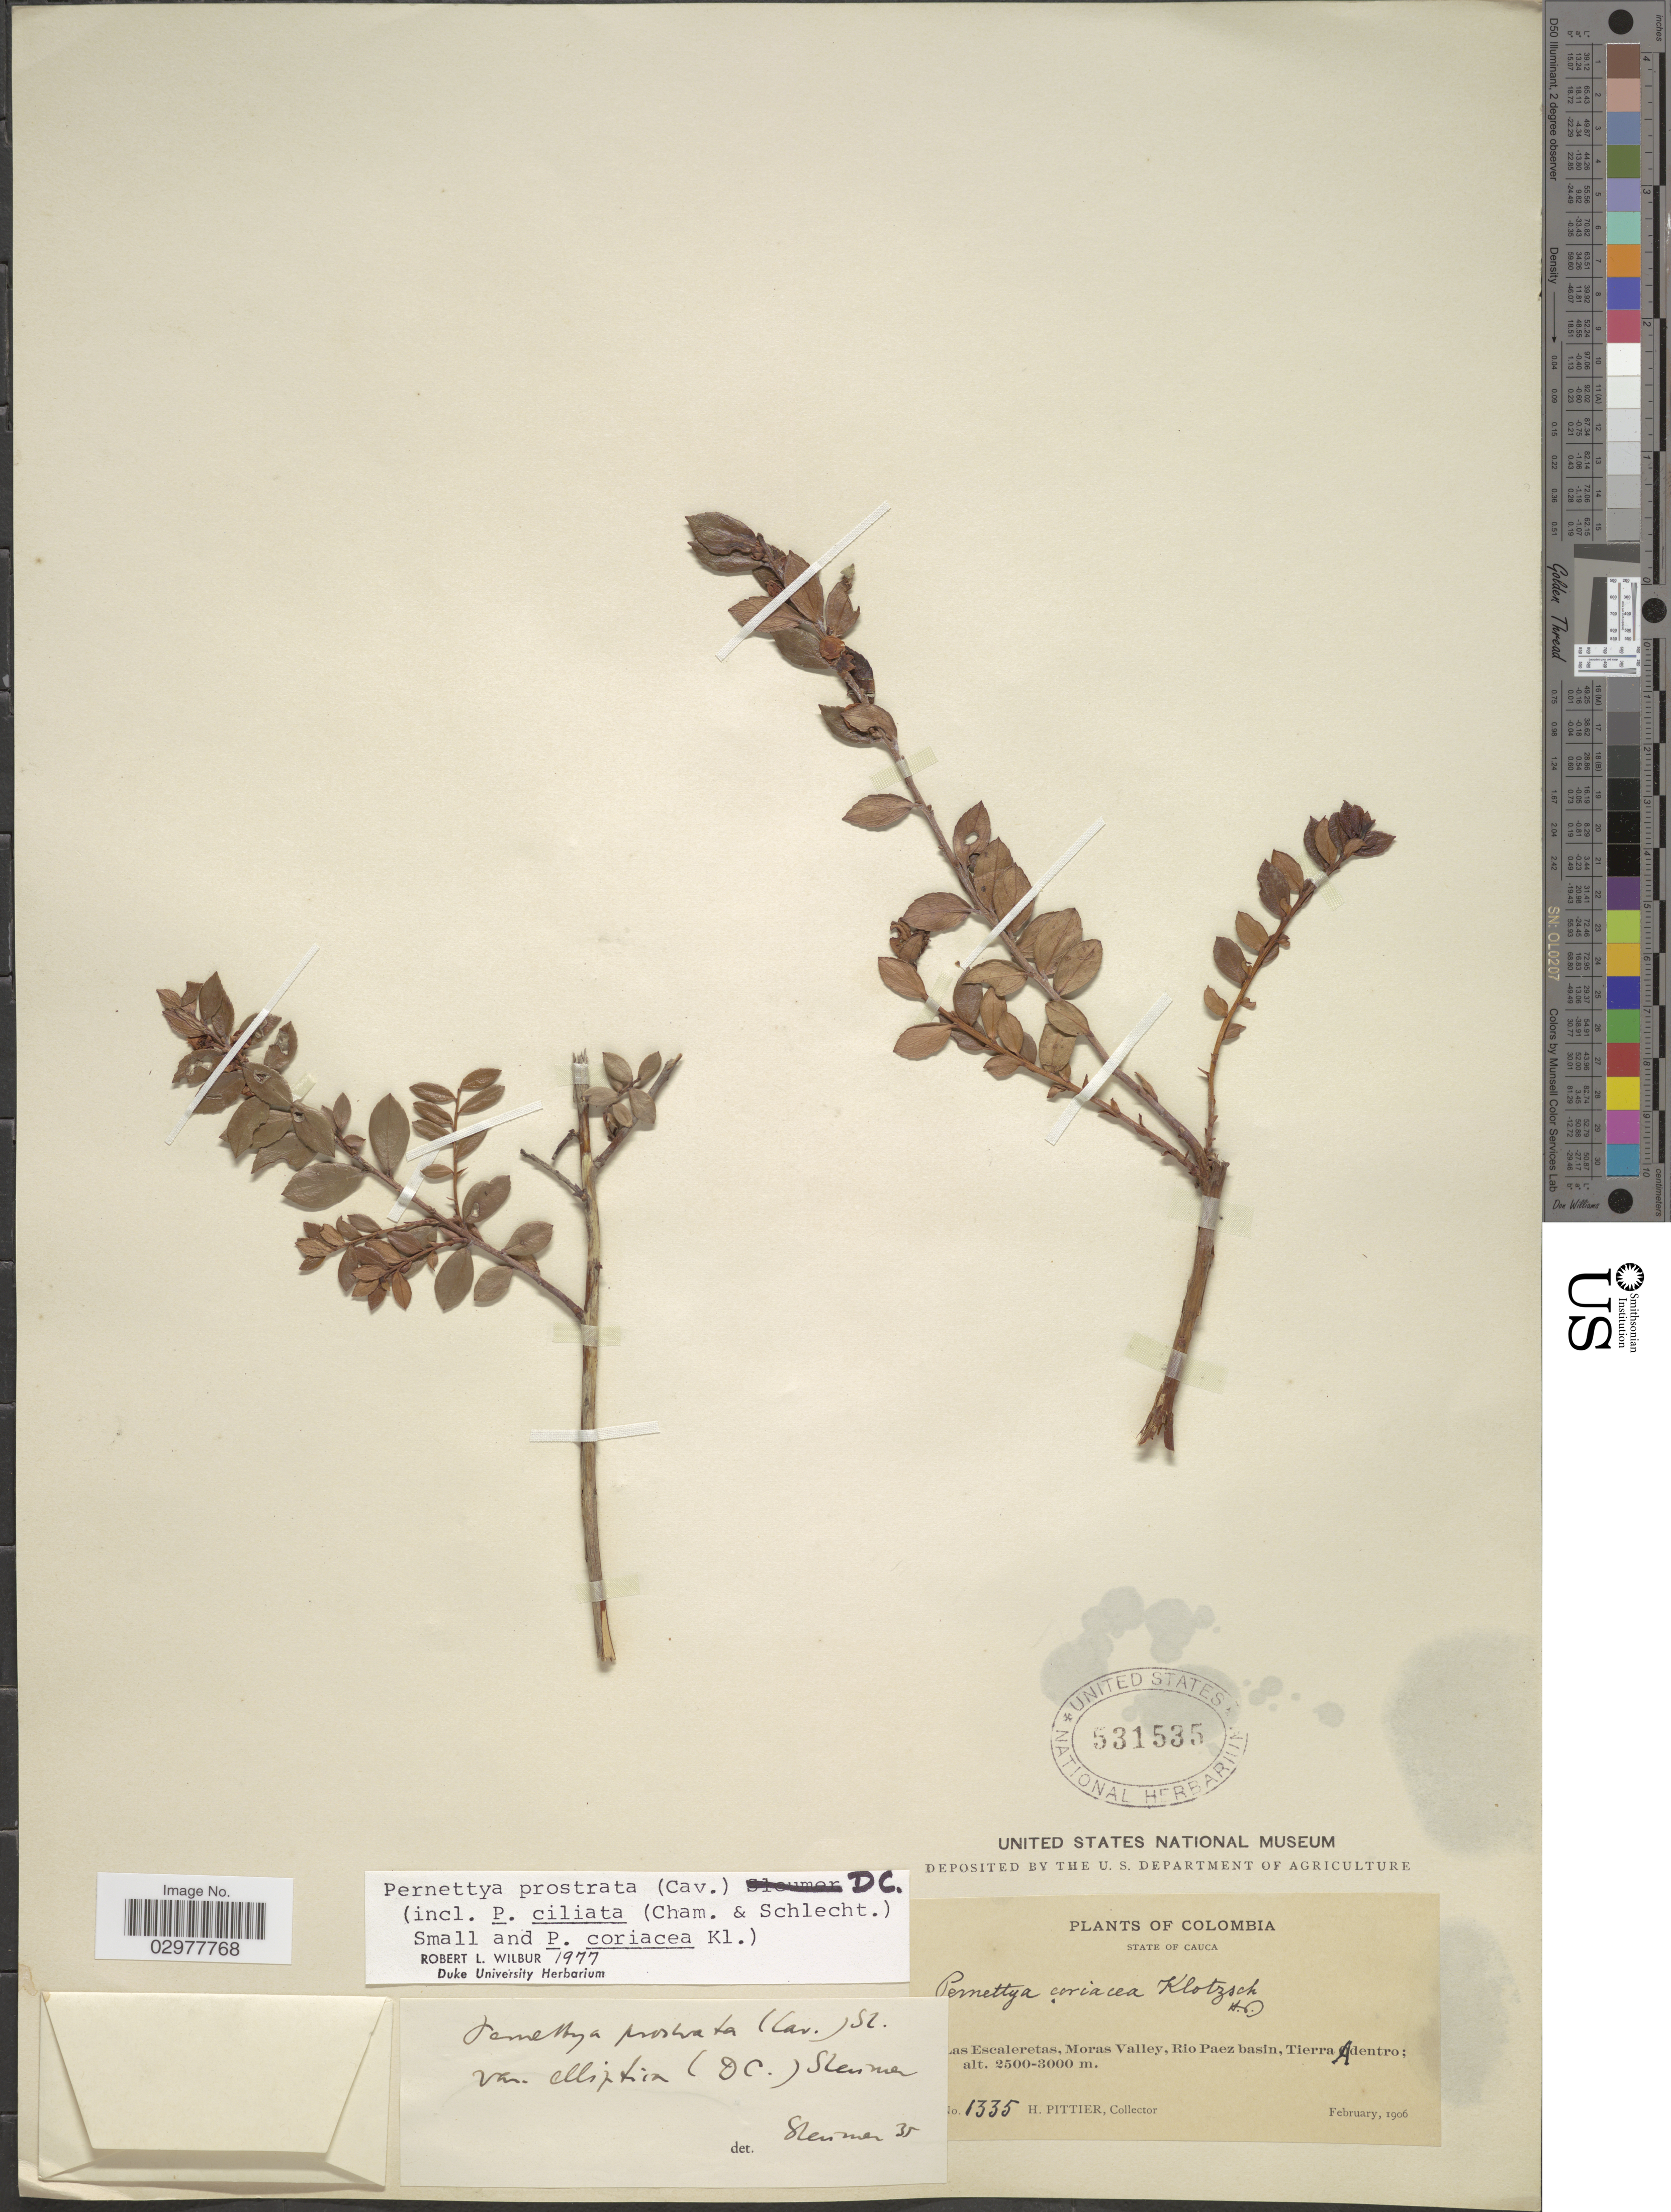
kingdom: Plantae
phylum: Tracheophyta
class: Magnoliopsida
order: Ericales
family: Ericaceae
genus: Pernettya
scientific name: Pernettya prostrata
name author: (Cav.) DC.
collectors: H. F. Pittier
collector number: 1335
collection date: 1906-02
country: Colombia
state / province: Cauca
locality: Las Escaleretas, Moras Valley, Rio Paez basin, Tierra Adentro.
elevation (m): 2500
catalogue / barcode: US 531535